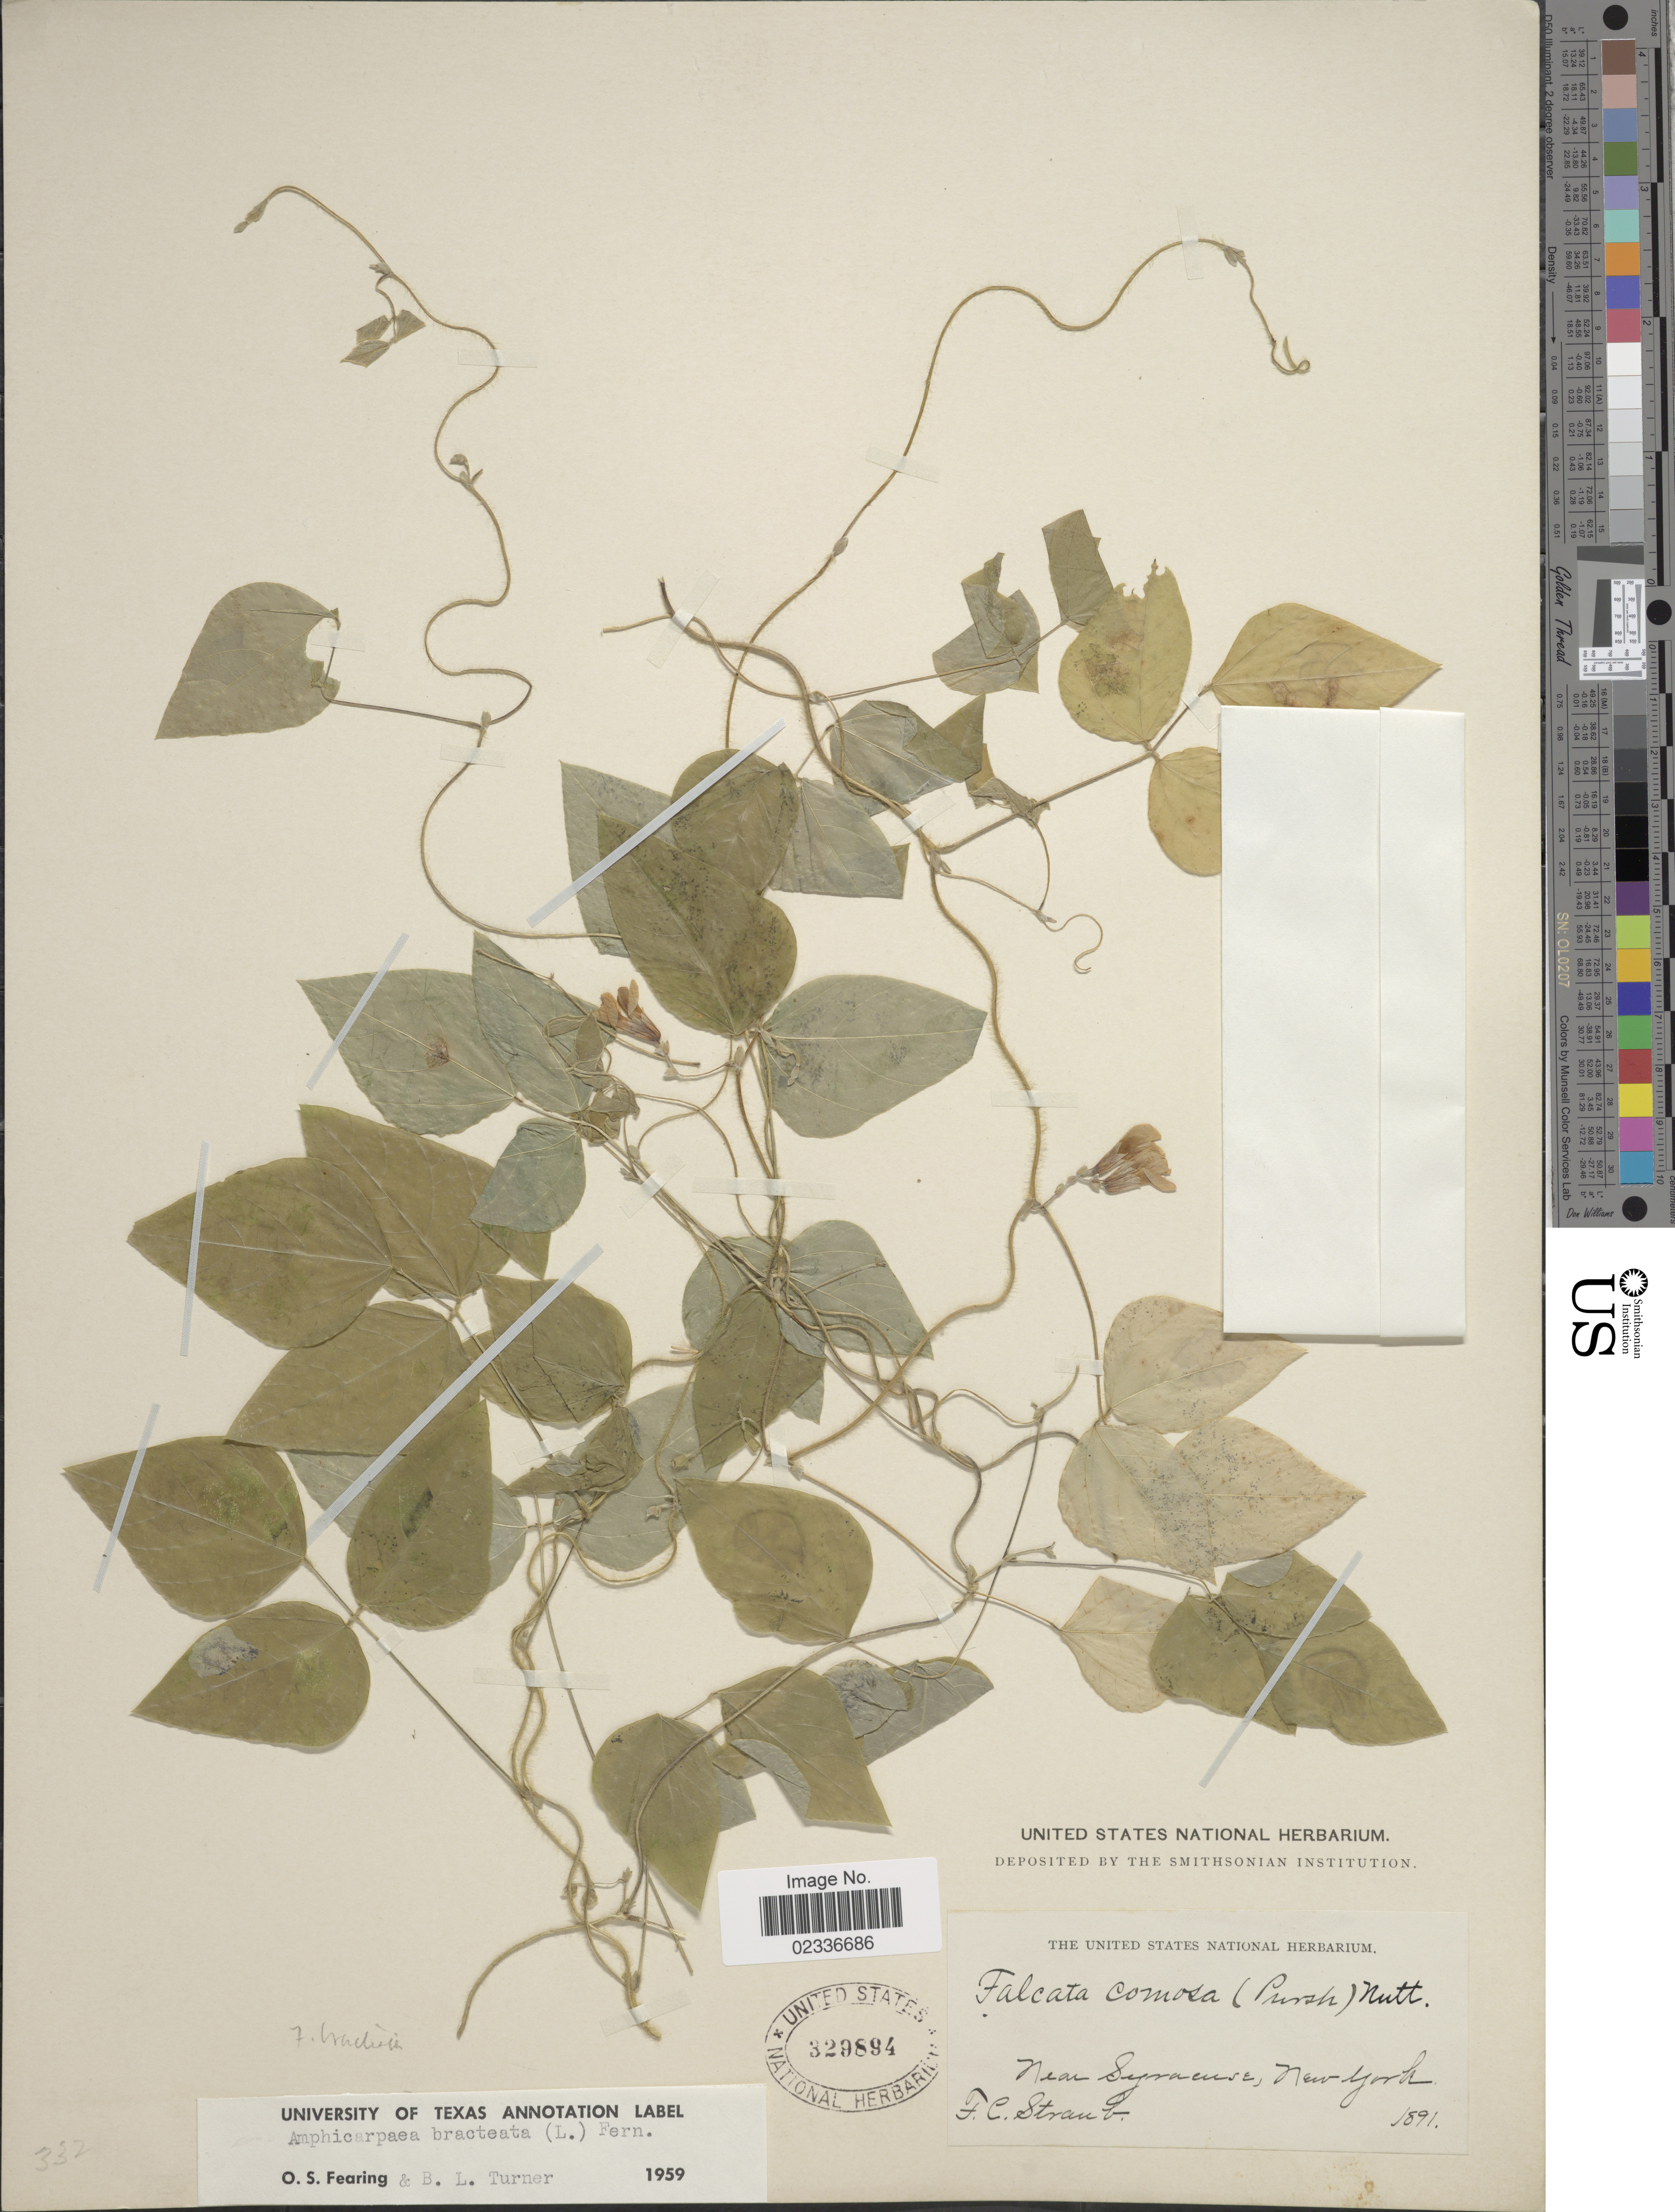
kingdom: Plantae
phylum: Tracheophyta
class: Magnoliopsida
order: Fabales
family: Fabaceae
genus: Amphicarpaea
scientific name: Amphicarpaea bracteata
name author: (L.) Fernald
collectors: F. Straub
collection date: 1891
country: United States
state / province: New York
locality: Near Syracuse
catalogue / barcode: US 329894